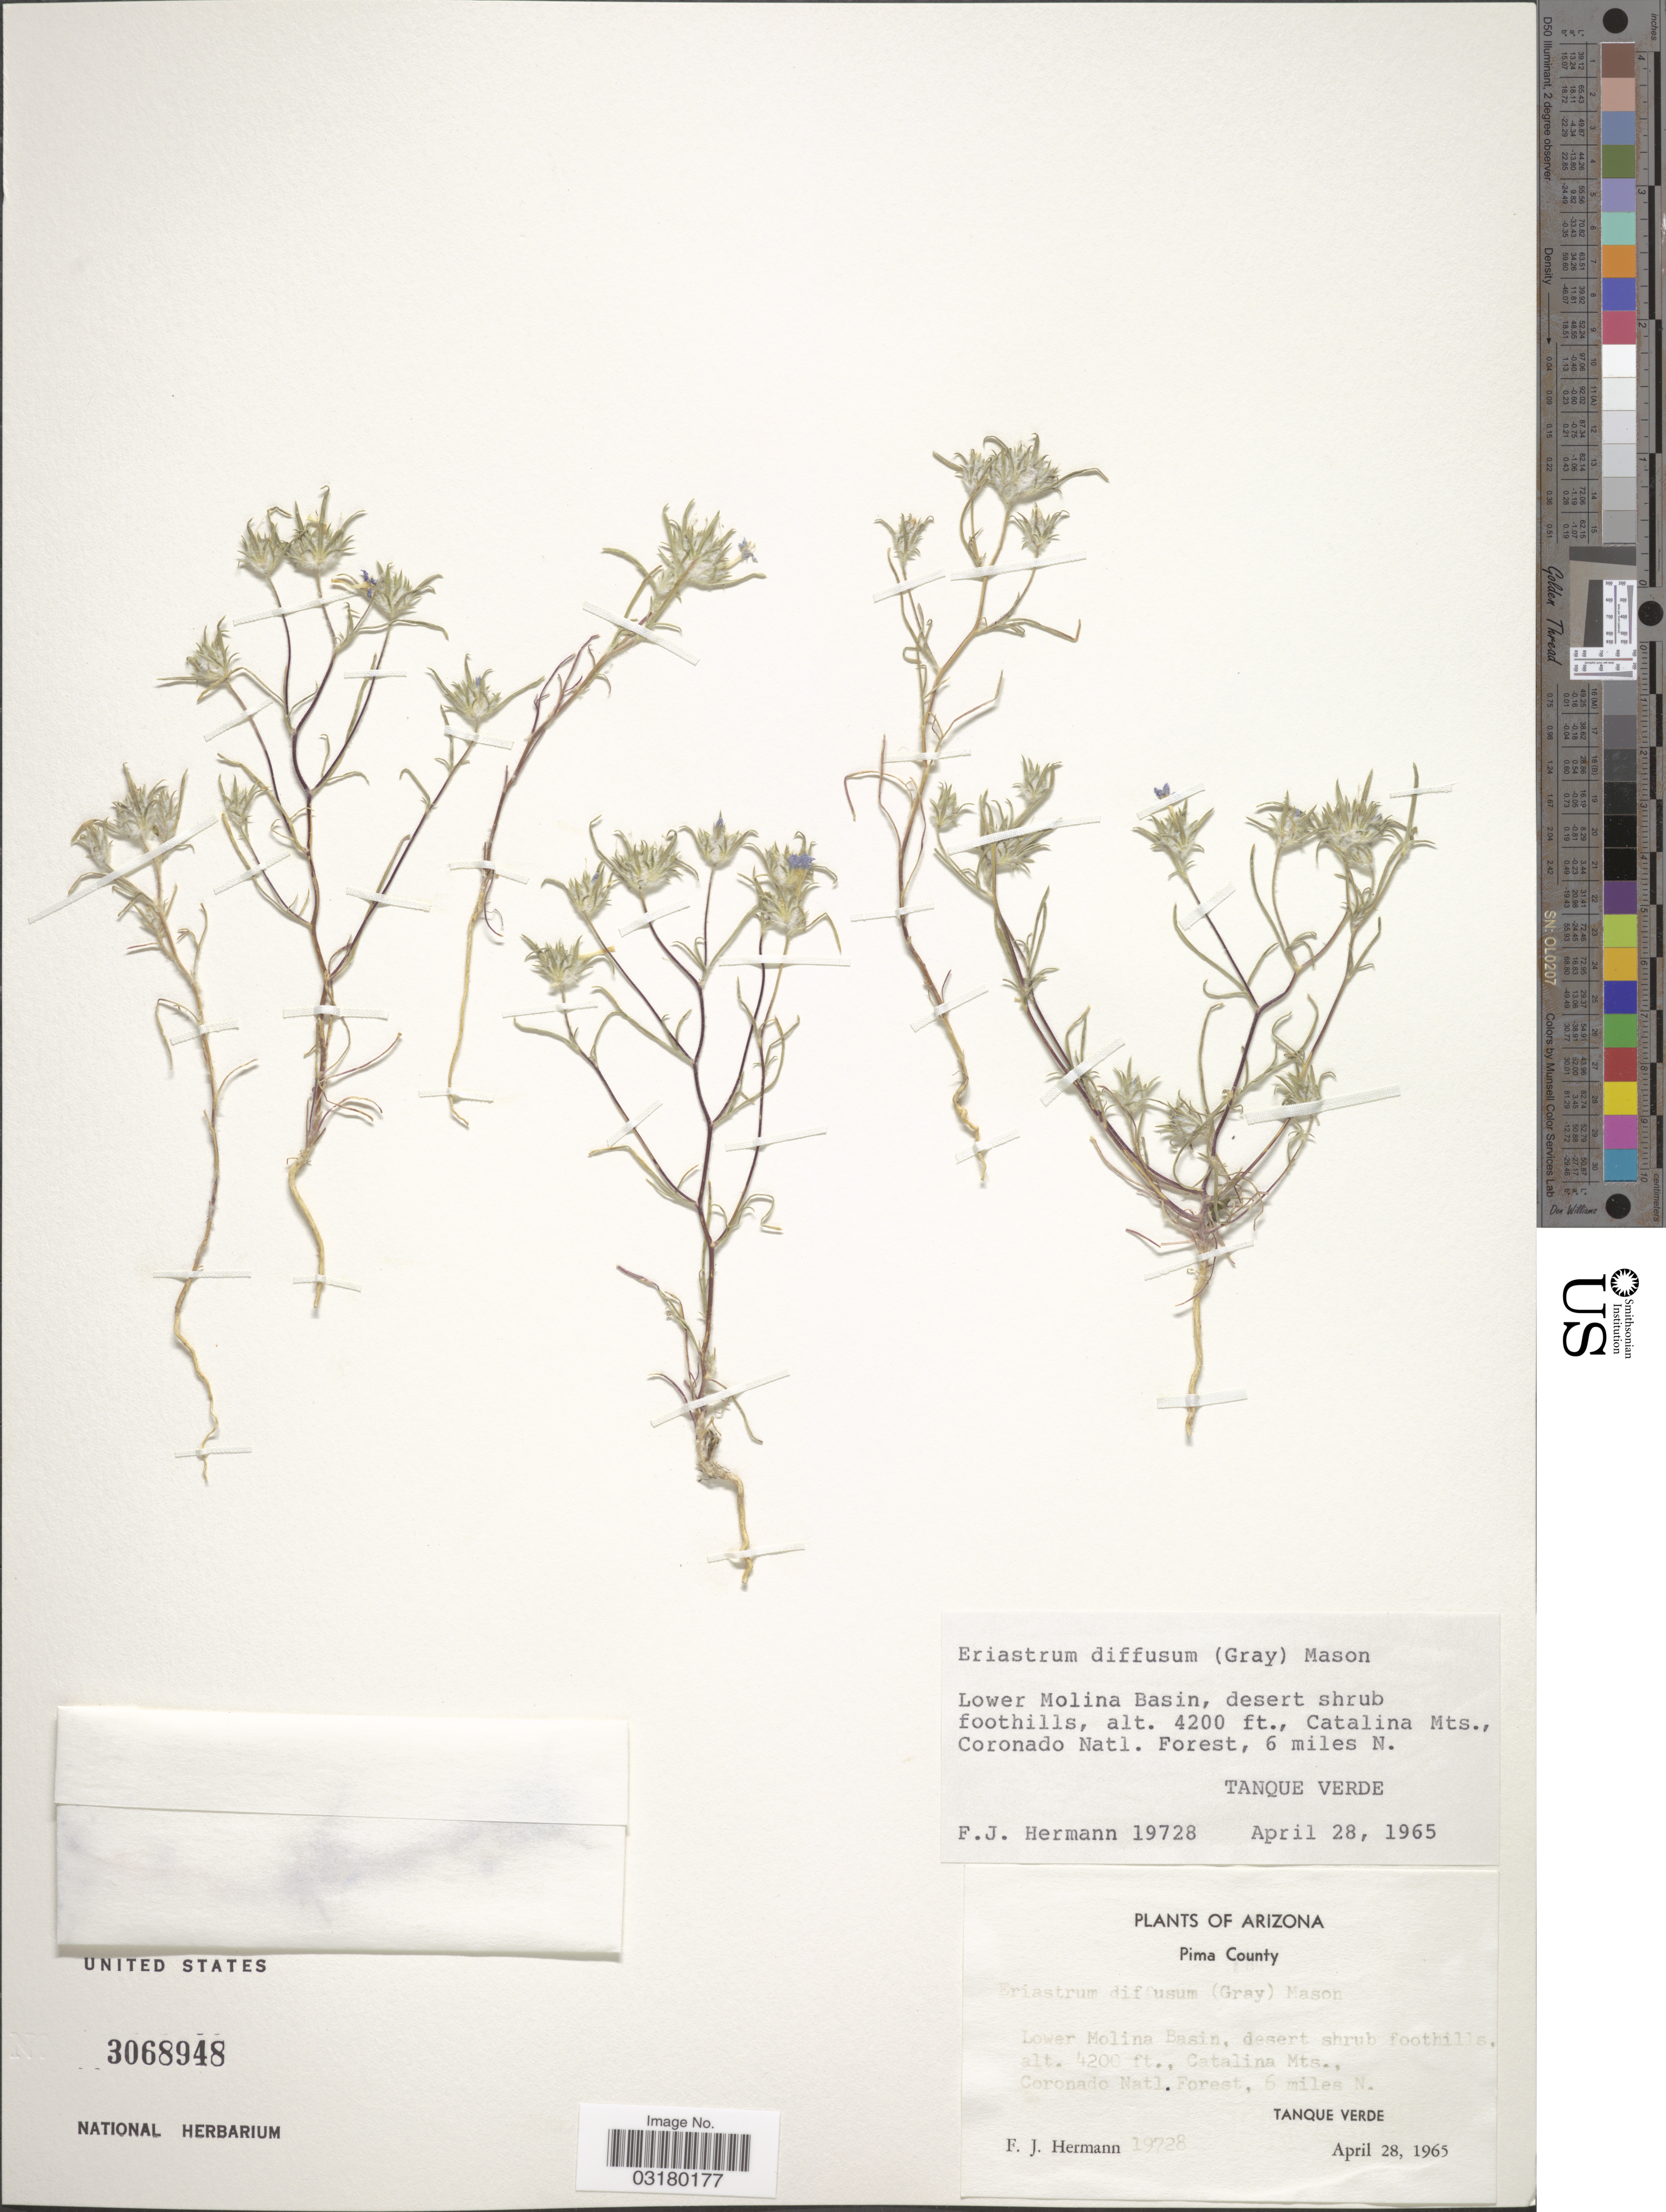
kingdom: Plantae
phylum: Tracheophyta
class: Magnoliopsida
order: Ericales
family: Polemoniaceae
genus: Eriastrum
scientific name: Eriastrum diffusum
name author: (A. Gray) H. Mason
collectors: F. J. Hermann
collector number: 19728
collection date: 1965-04-28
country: United States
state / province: Arizona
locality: Pima County. Lower Molina Basin, desert shrub foothills, Catalina Mts., Coronado Natl. Forest, 6 miles N. Tanque Verde.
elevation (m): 1280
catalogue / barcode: US 3068948